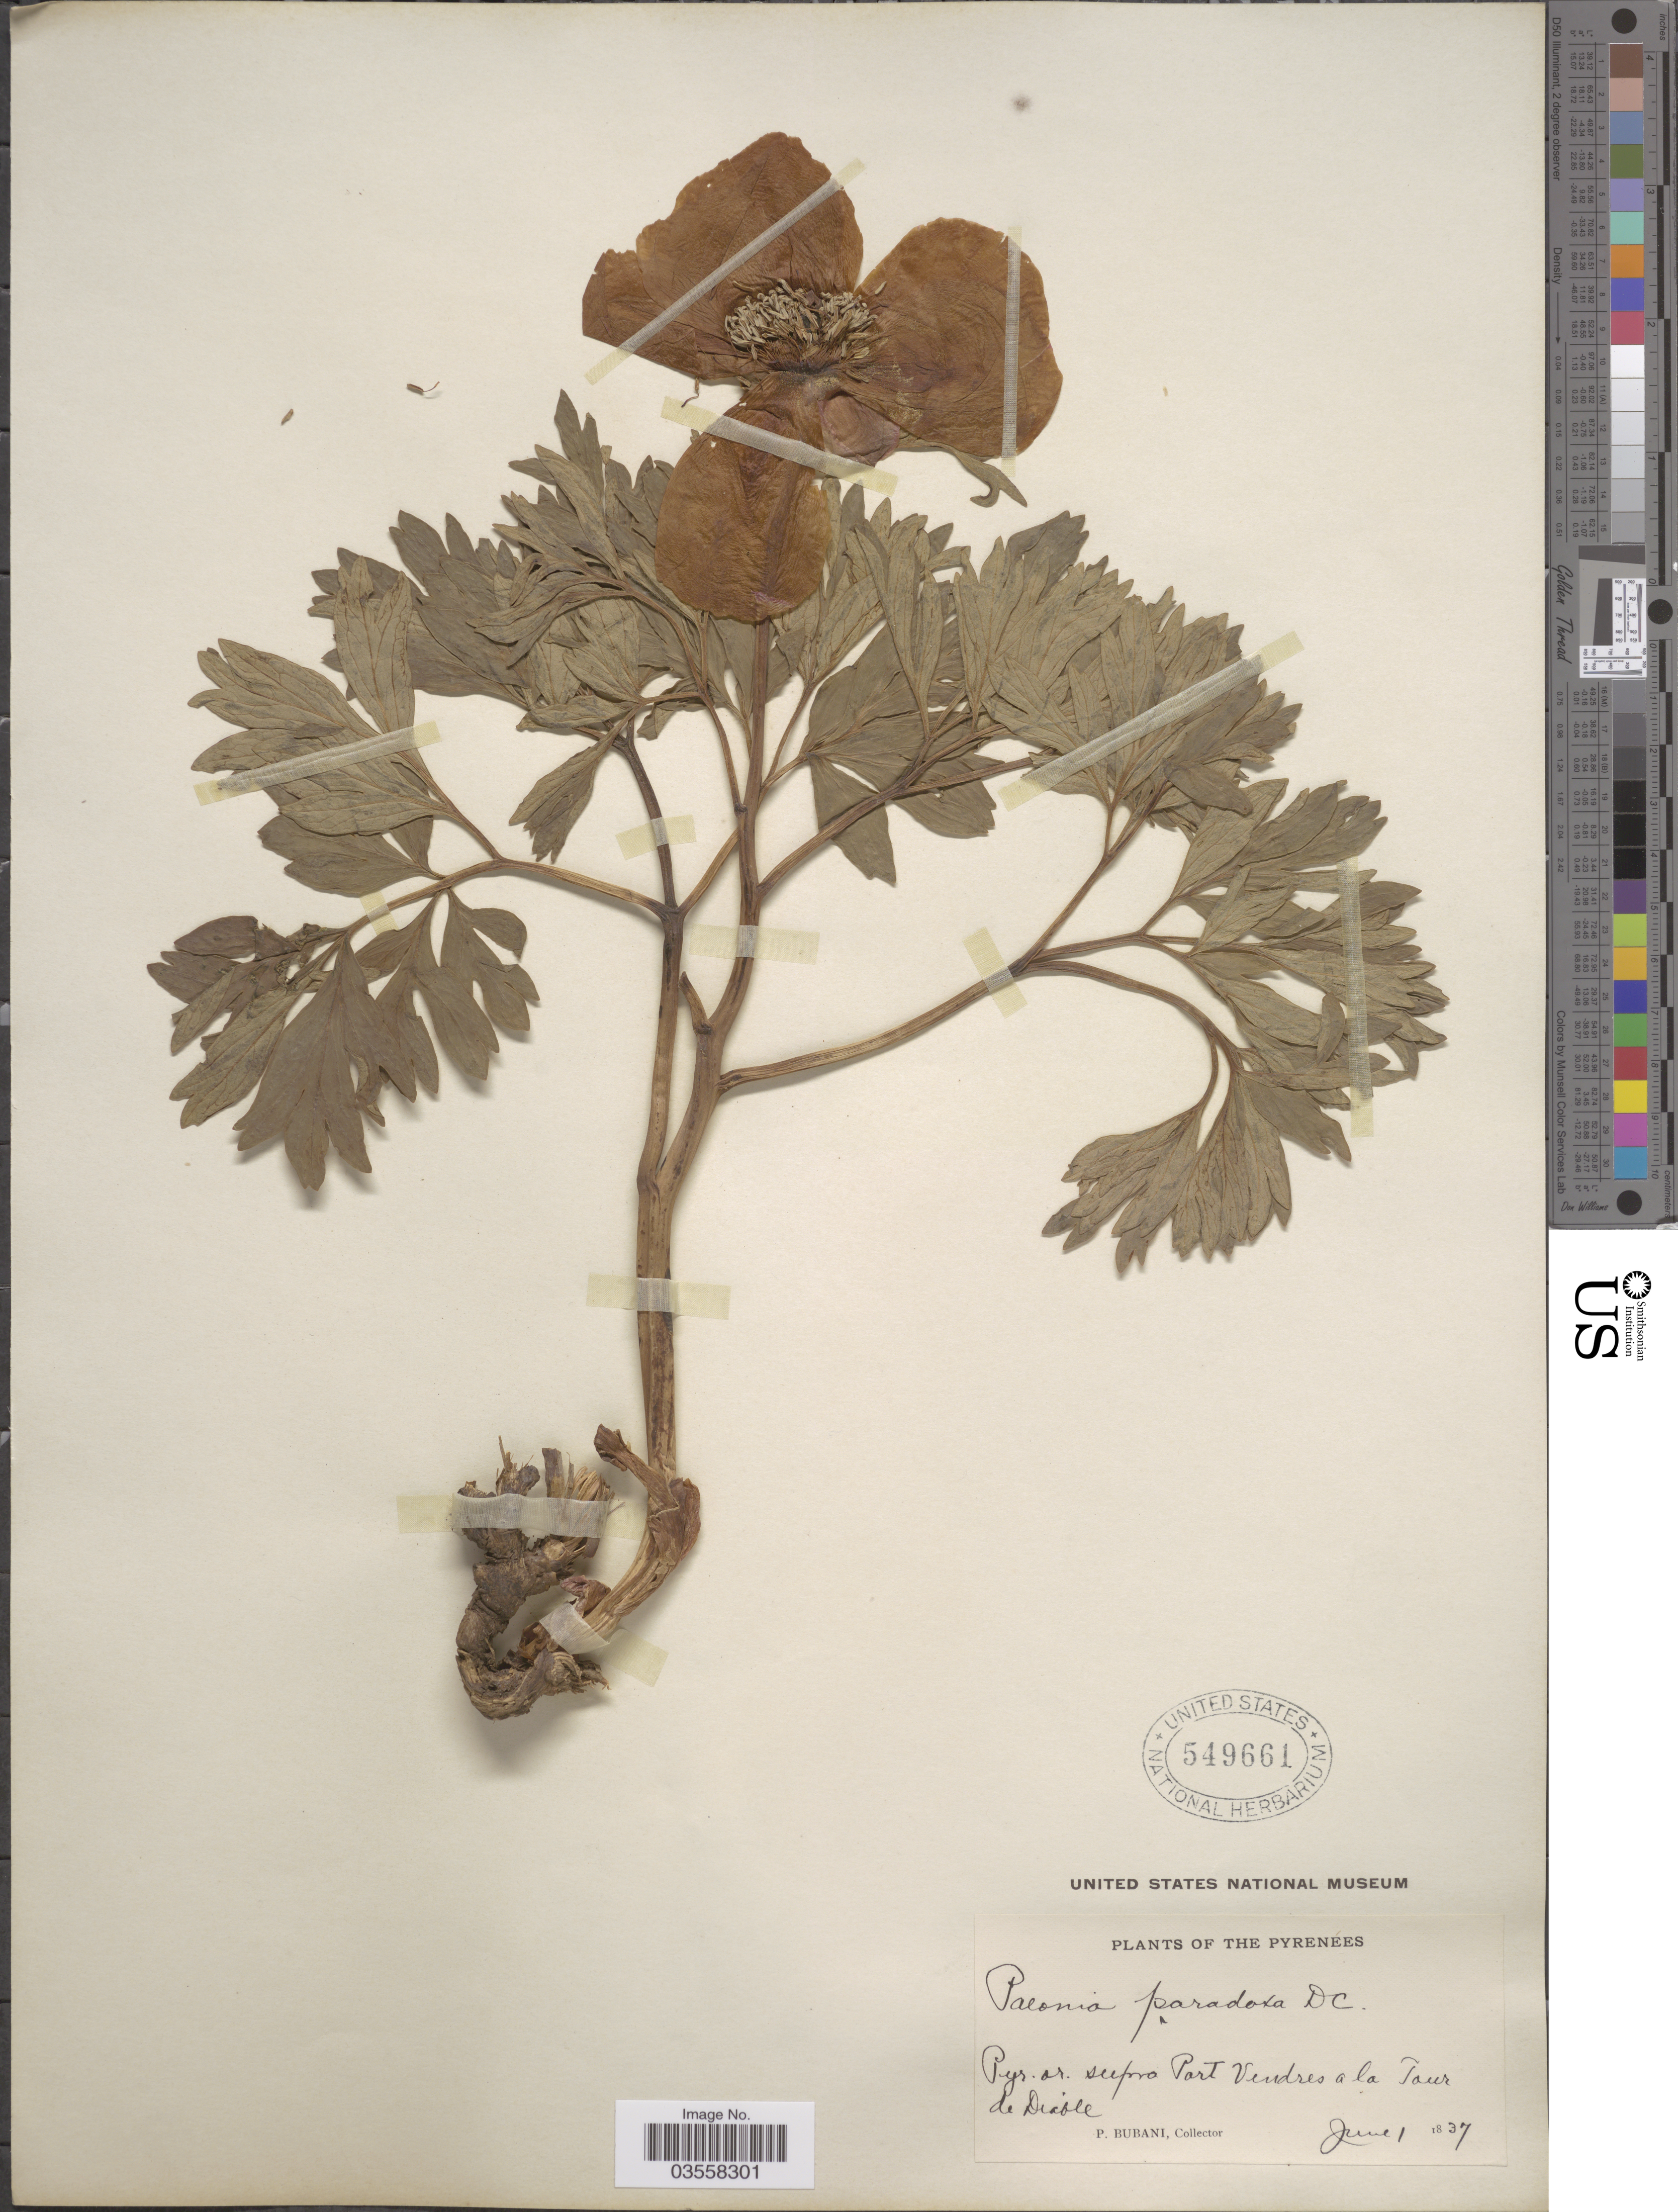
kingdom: Plantae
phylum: Tracheophyta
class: Magnoliopsida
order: Saxifragales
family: Paeoniaceae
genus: Paeonia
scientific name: Paeonia officinalis subsp. microcarpa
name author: (Boiss. & Reut.) Nyman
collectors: P. Bubani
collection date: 1837-06-01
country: France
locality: The Pyrenees. Pyr. or. supro Port Vendres a la Tour de Diable.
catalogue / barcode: US 549661